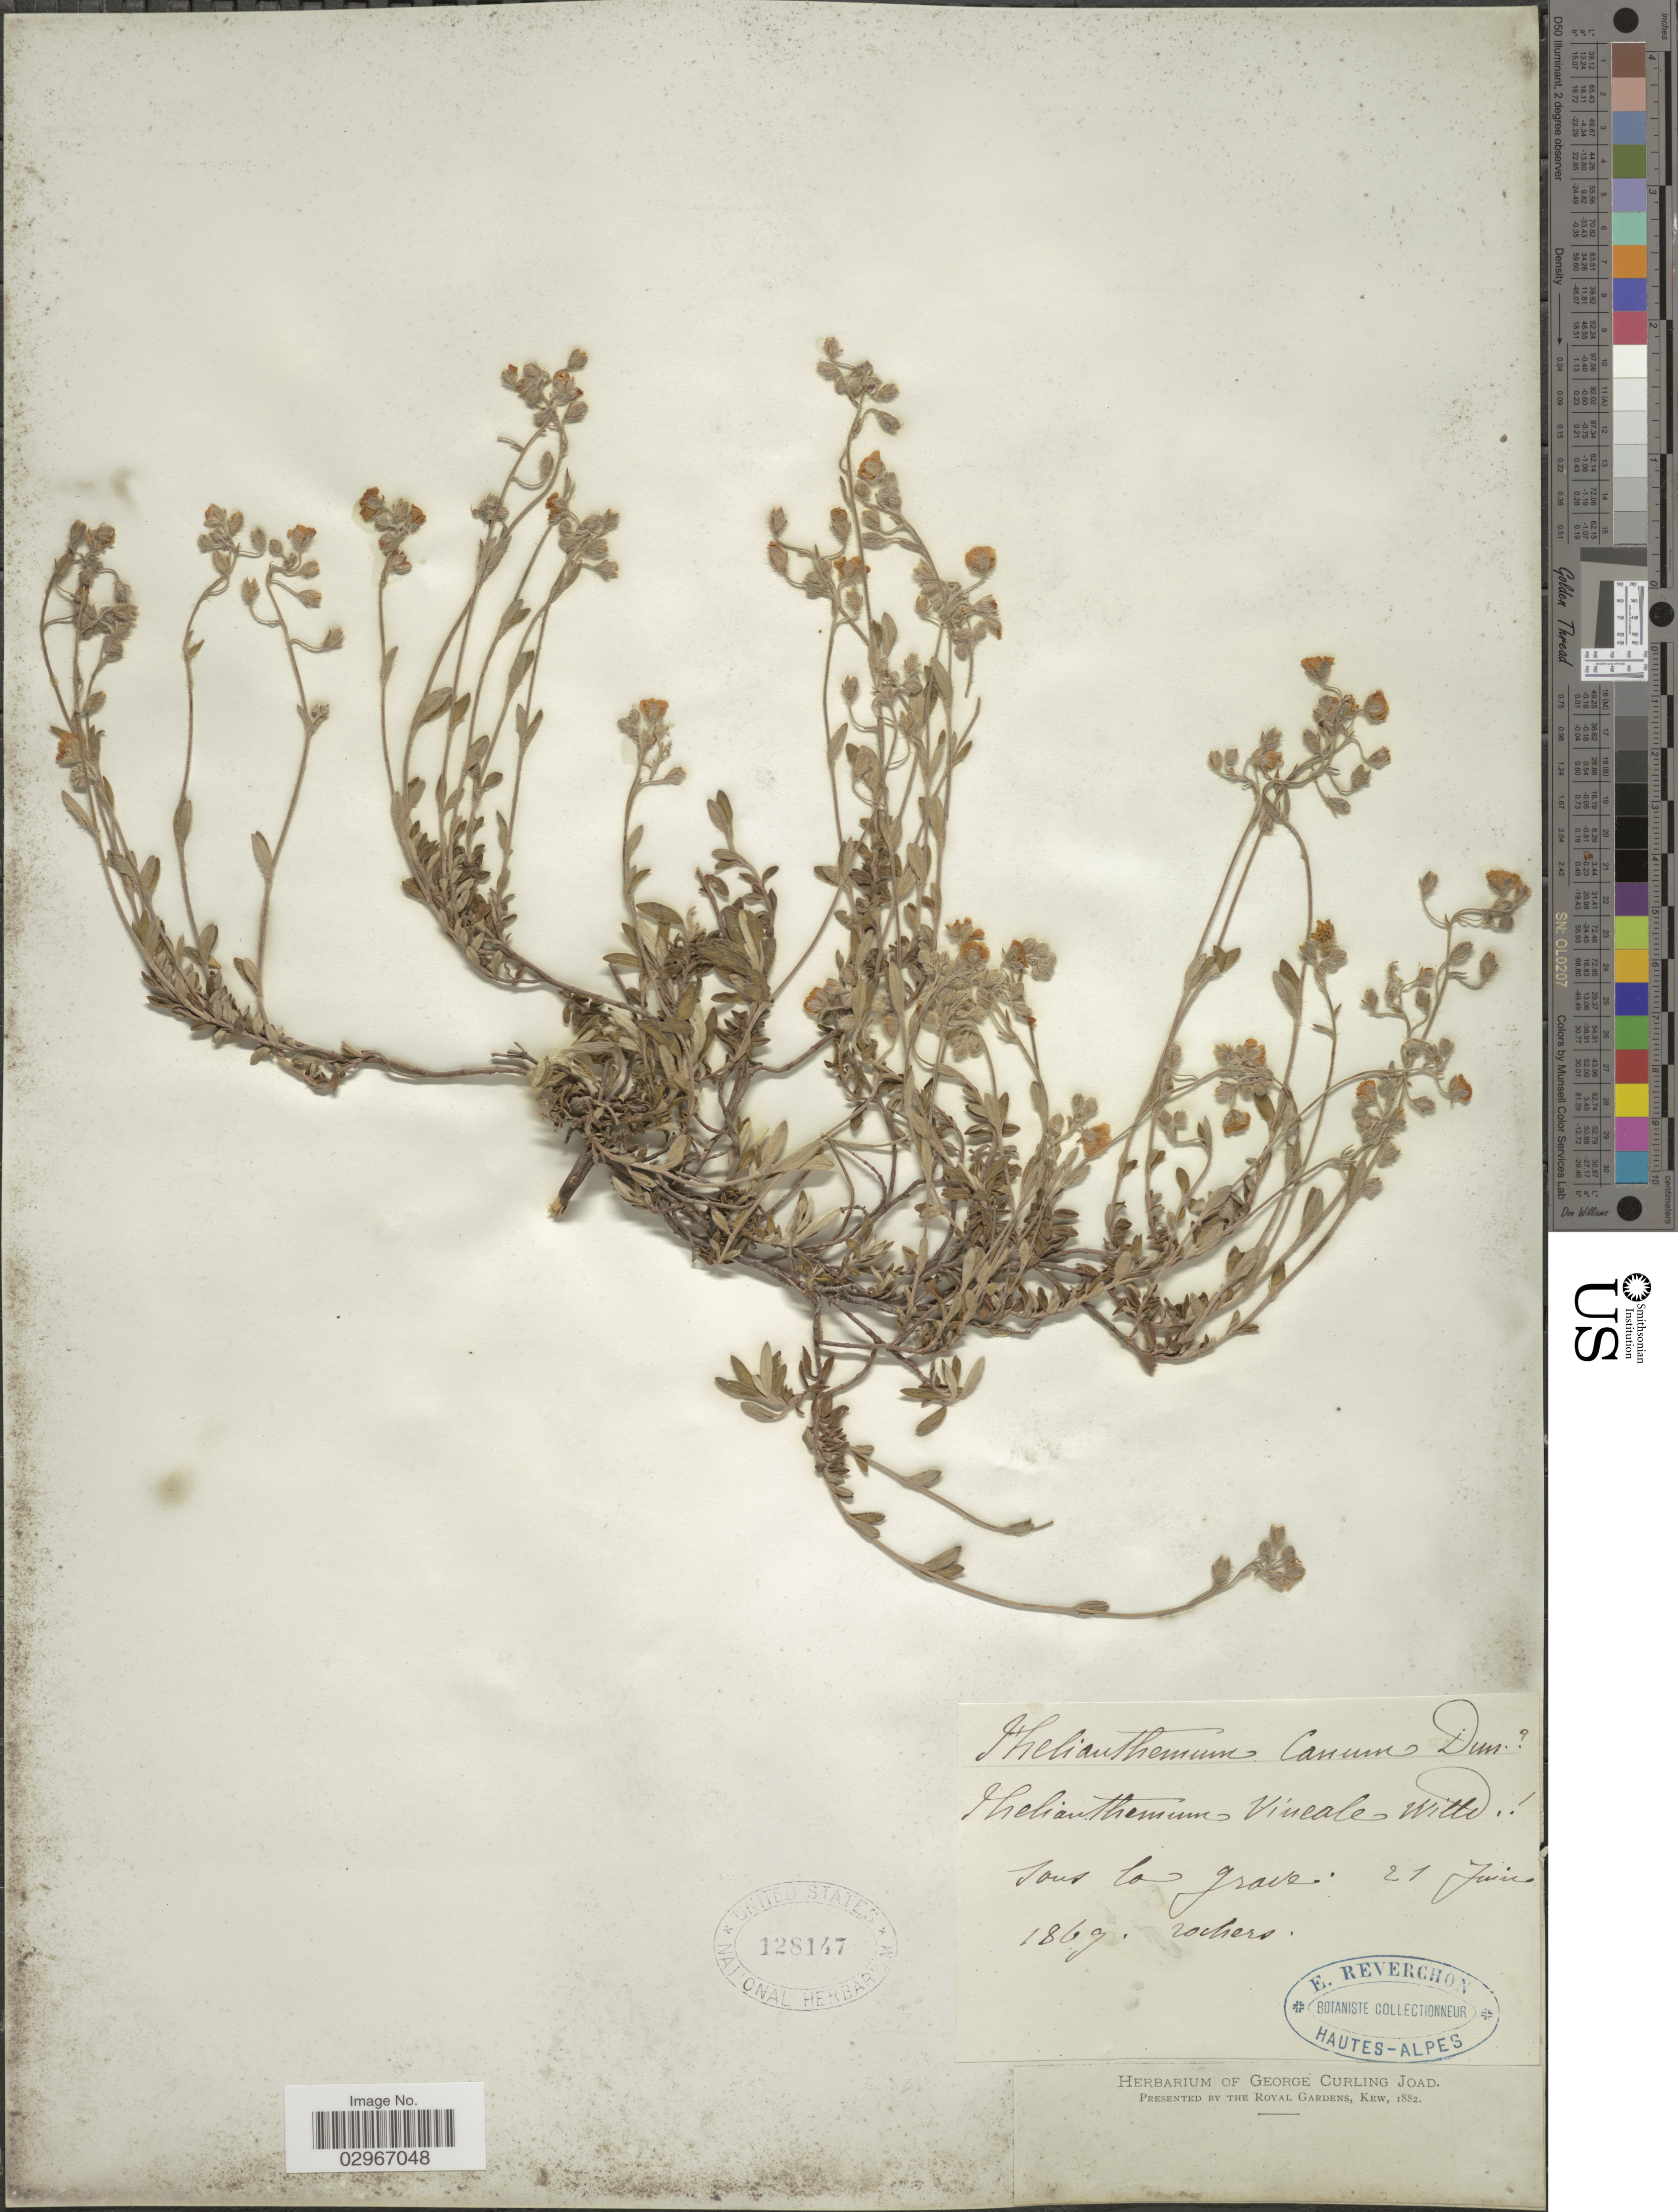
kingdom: Plantae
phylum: Tracheophyta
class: Magnoliopsida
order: Malvales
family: Cistaceae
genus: Helianthemum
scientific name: Helianthemum canum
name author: (L.) Hornem.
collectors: E. Reverchon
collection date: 1869-06-21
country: France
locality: Sous La Grave.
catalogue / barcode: US 128147